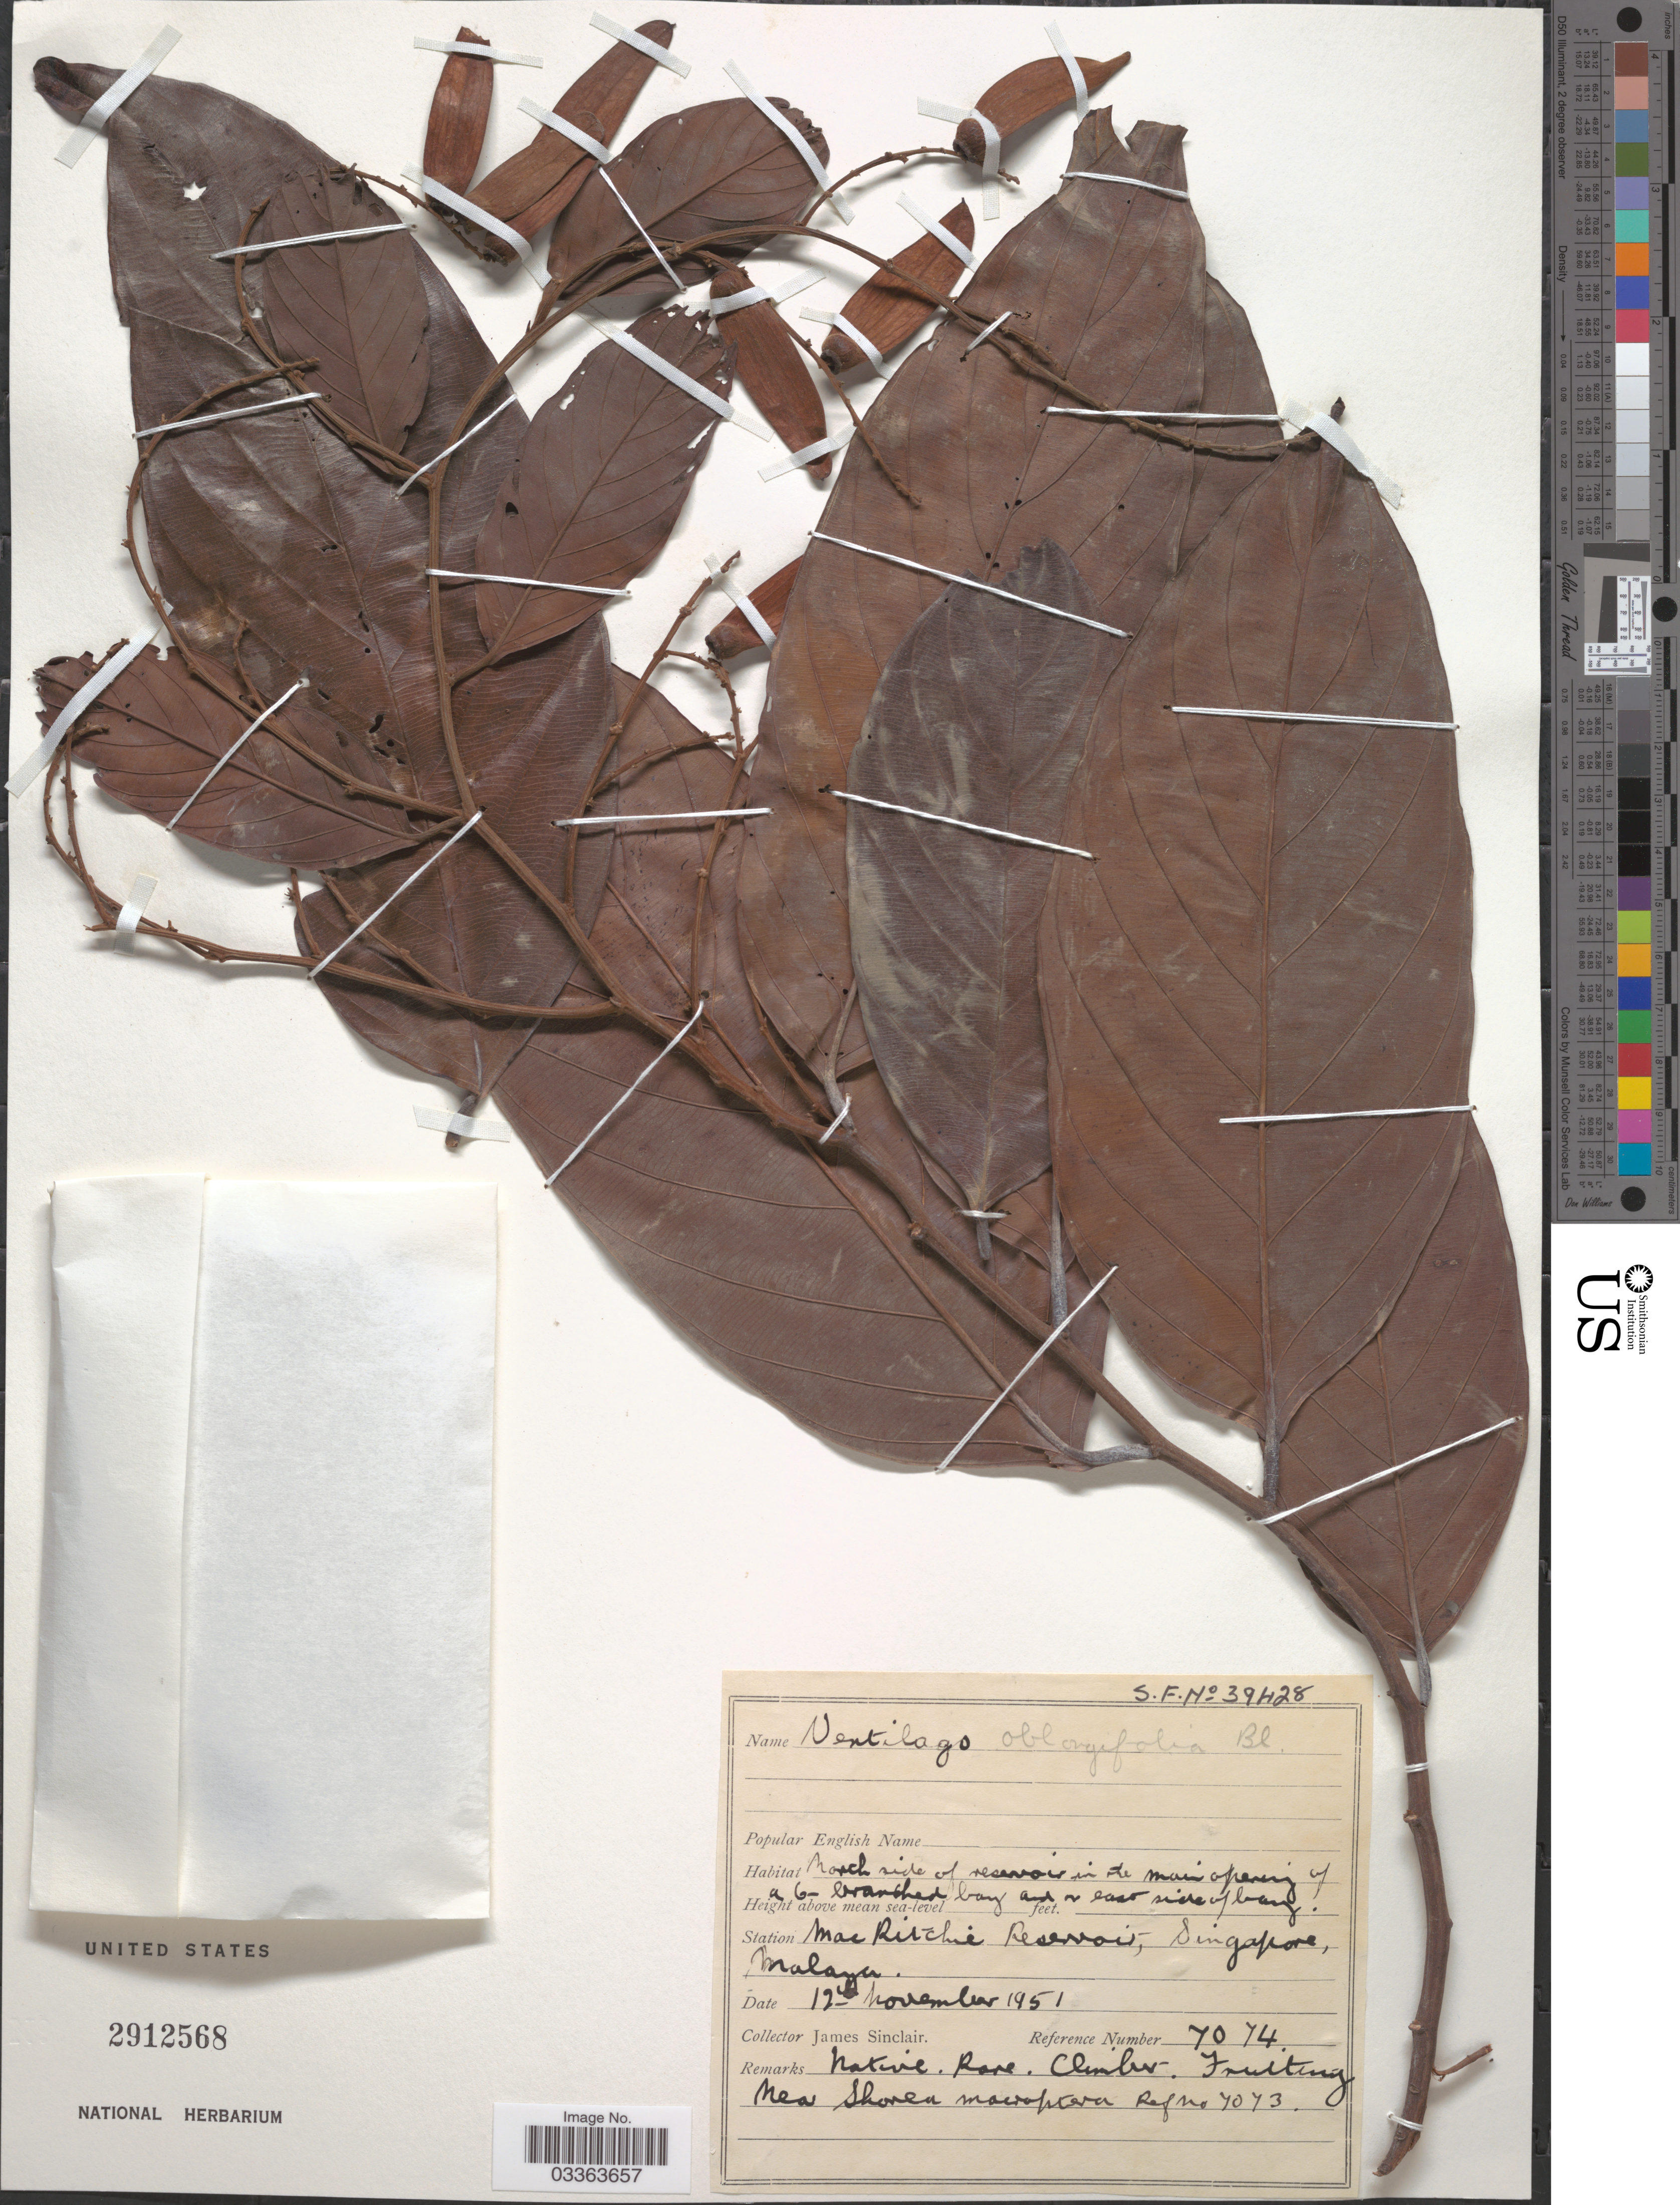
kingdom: Plantae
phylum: Tracheophyta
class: Magnoliopsida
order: Rosales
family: Rhamnaceae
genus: Ventilago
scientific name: Ventilago oblongifolia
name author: Blume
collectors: J. Sinclair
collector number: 7074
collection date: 1951-11-12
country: Singapore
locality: North side of reservoir in the main opening of a 6- branched bay and in on east side of bay. Mac Ritchie Reservoir, Malaya.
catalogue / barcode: US 2912568